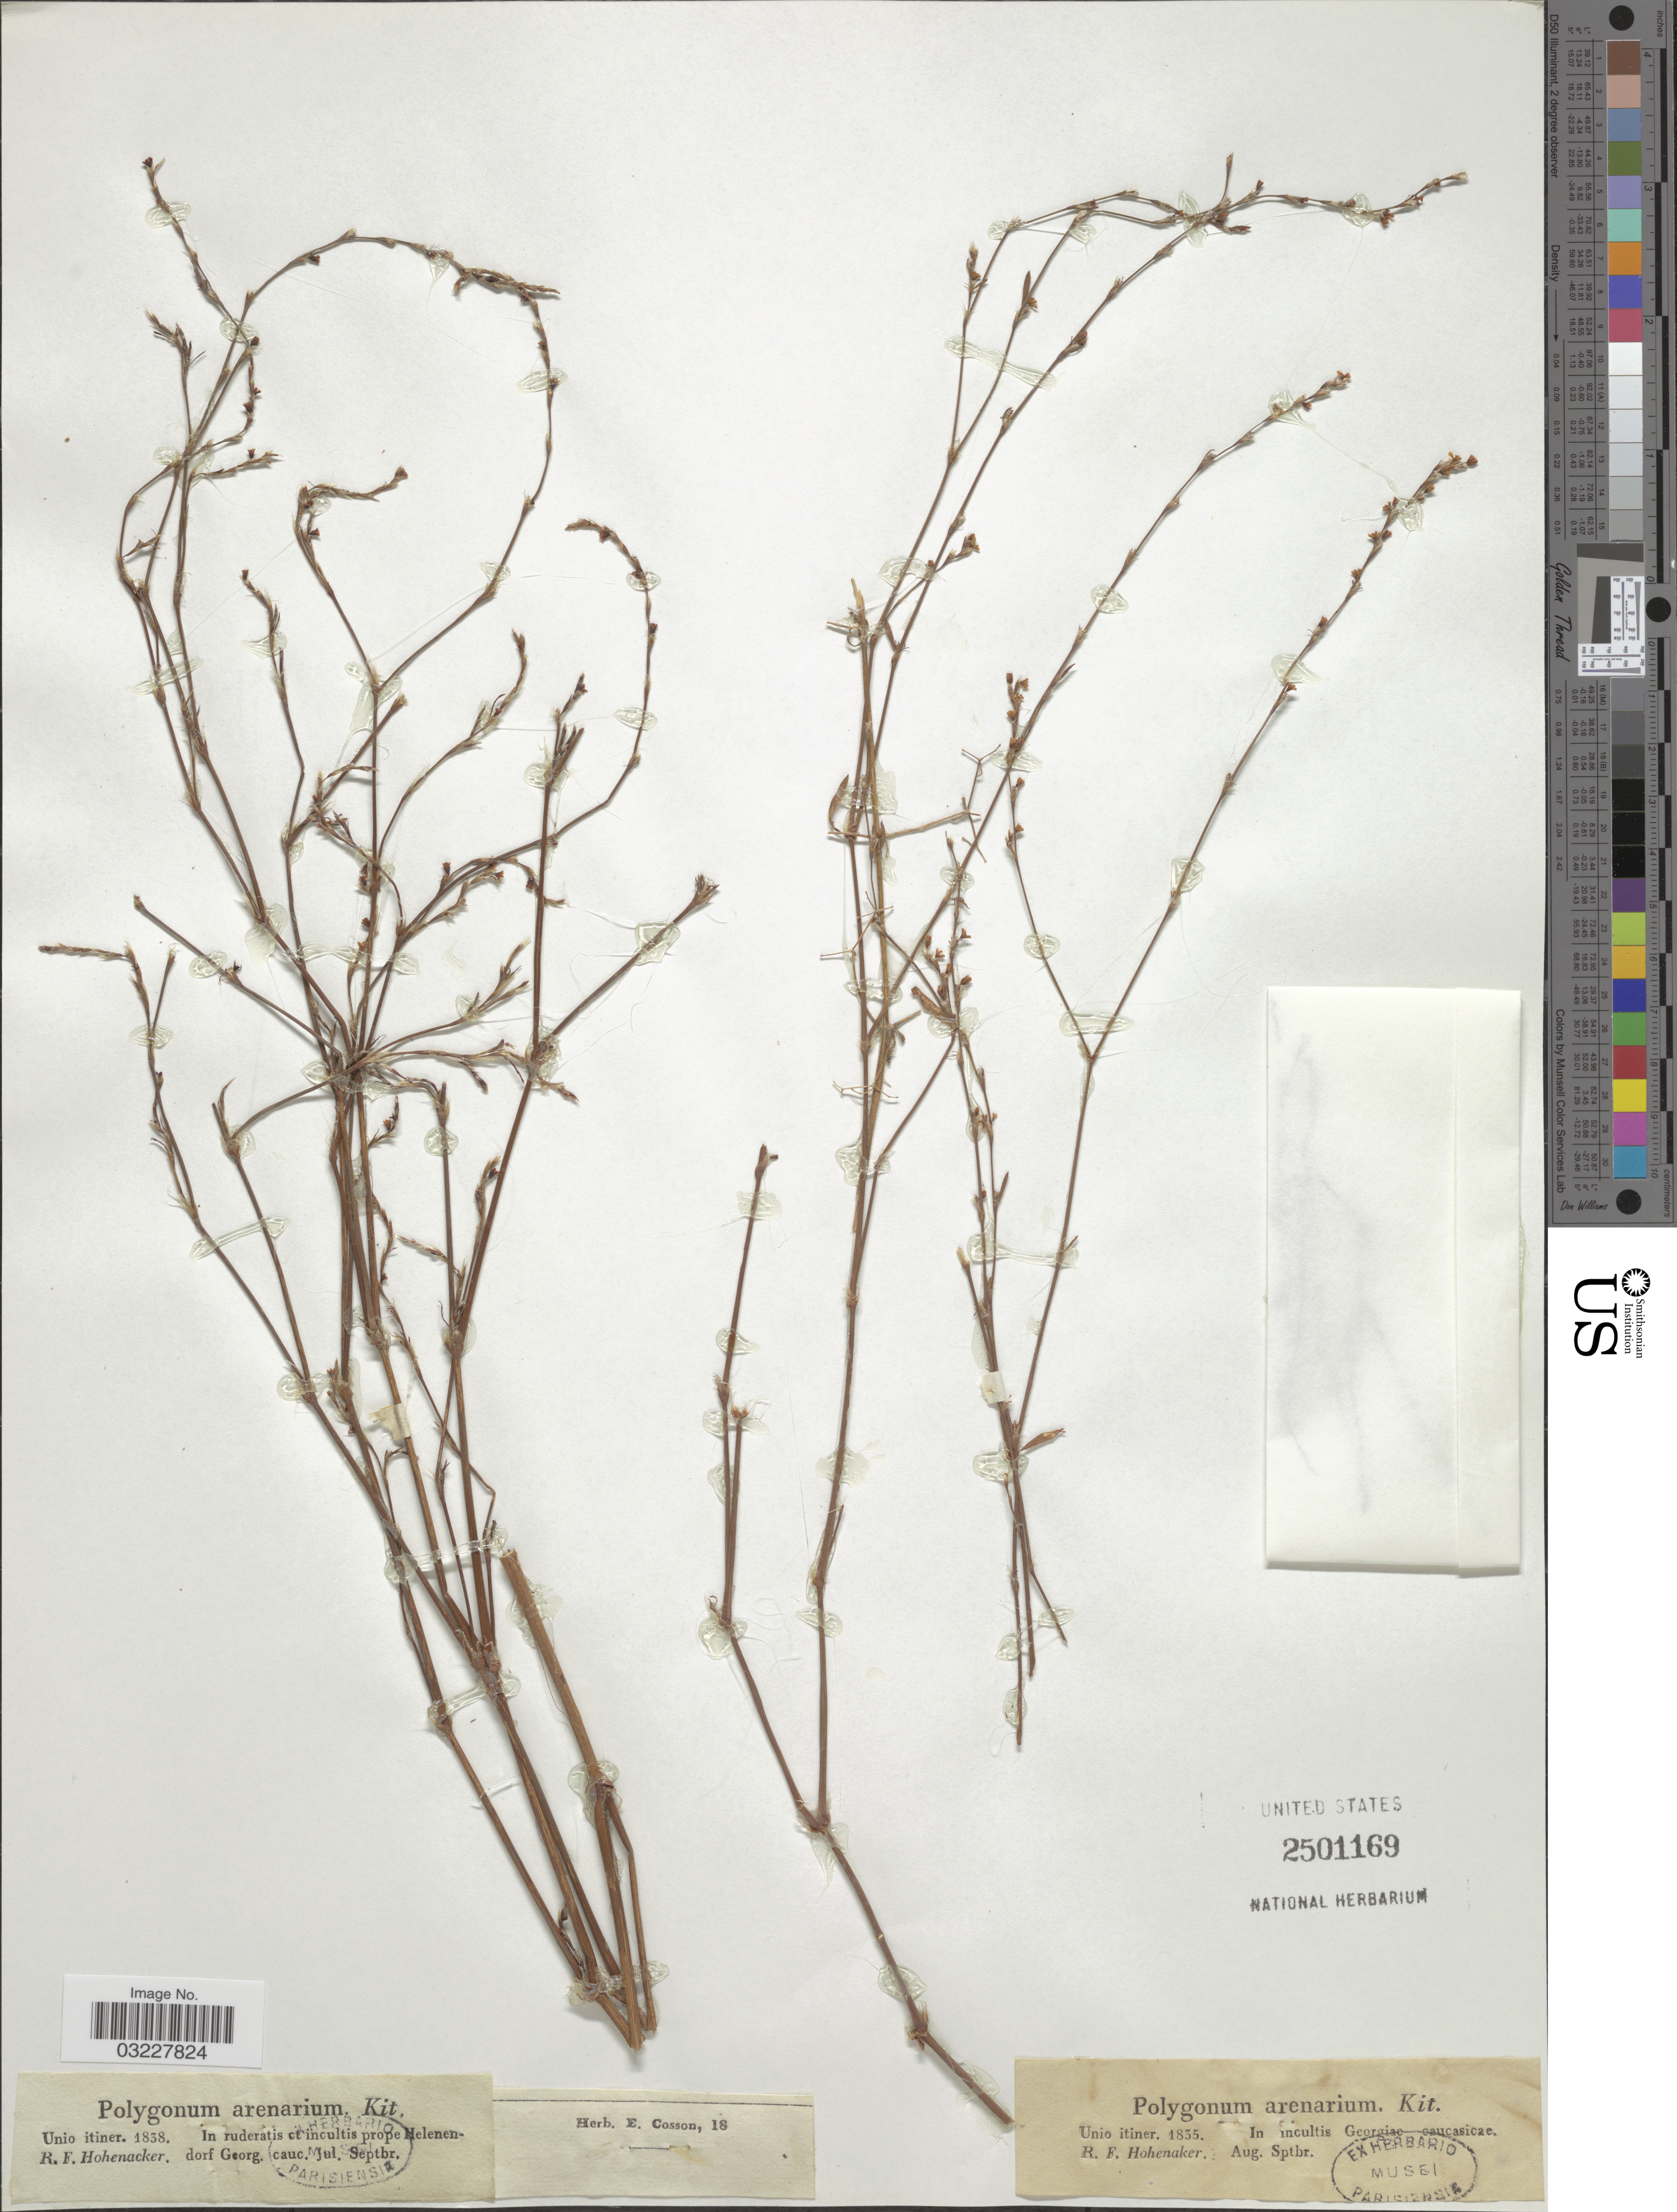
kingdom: Plantae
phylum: Tracheophyta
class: Magnoliopsida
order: Caryophyllales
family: Polygonaceae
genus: Polygonum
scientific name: Polygonum arenarium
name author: Waldst. & Kit.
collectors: R. F. Hohenacker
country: Georgia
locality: Georgiae caucasicae. Prope Helenendorf Georg. cauc.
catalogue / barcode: US 2501169